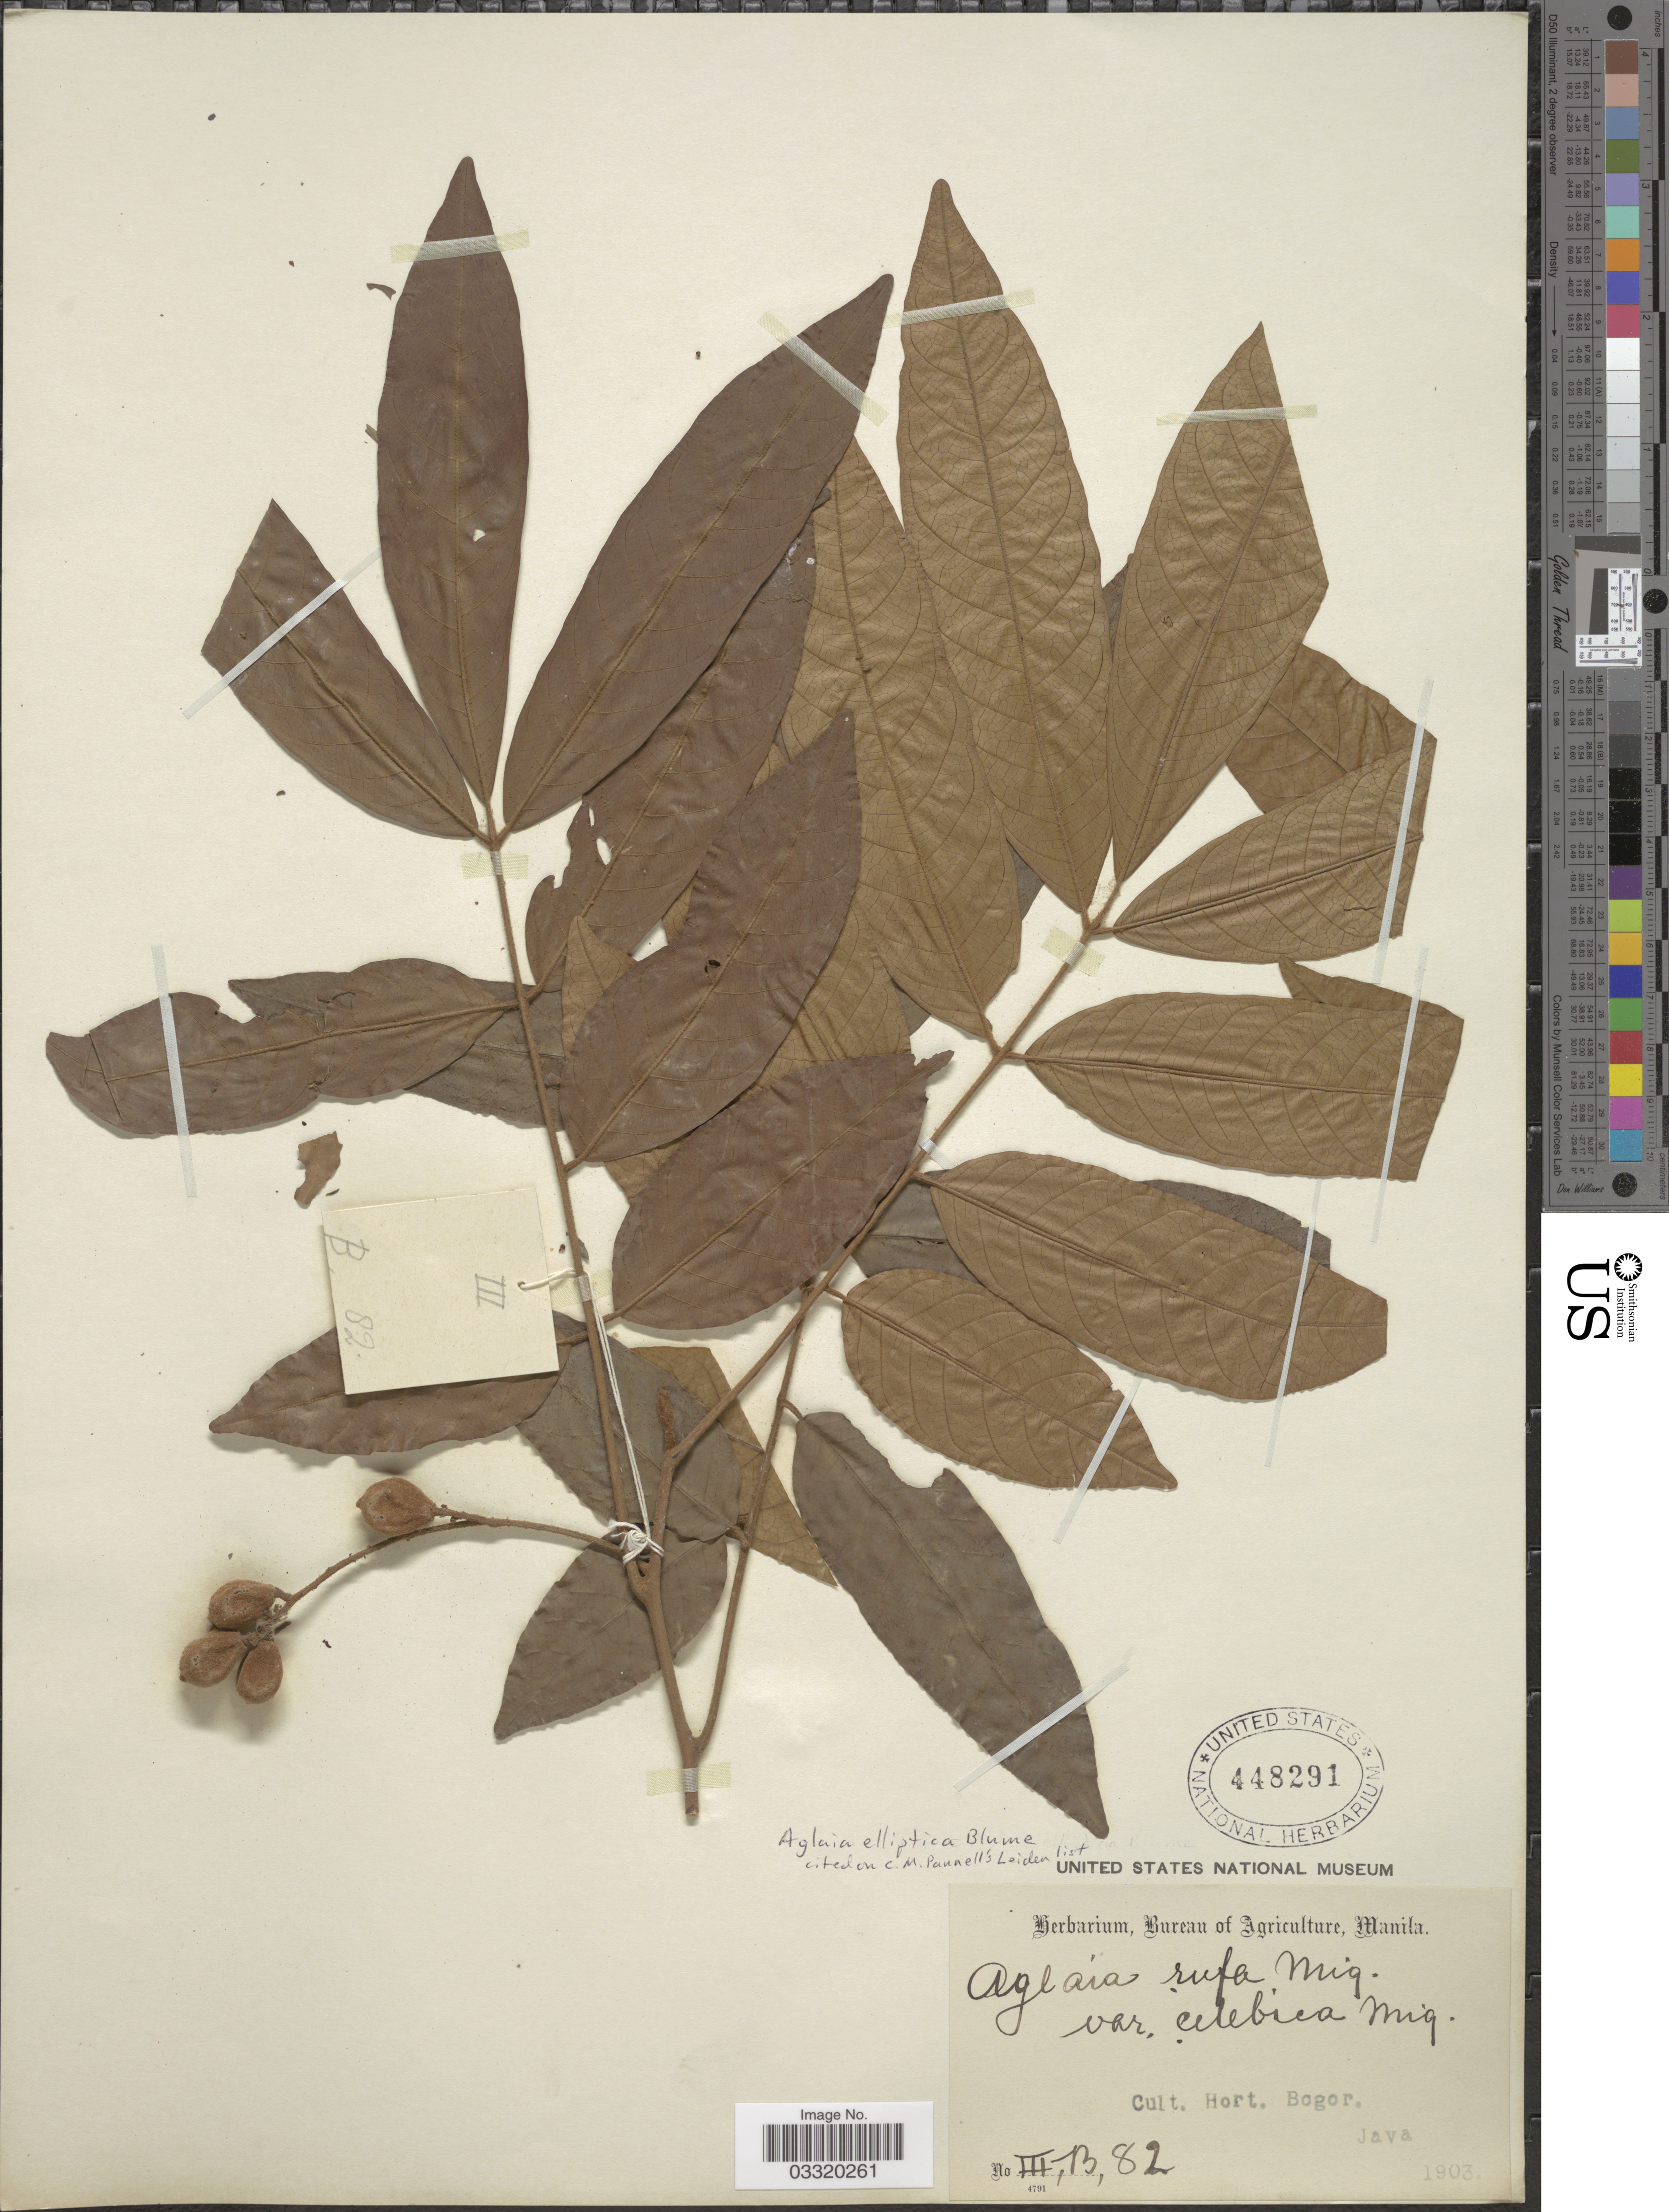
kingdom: Plantae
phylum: Tracheophyta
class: Magnoliopsida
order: Sapindales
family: Meliaceae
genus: Aglaia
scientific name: Aglaia elliptica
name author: Blume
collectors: Ex herb. Bureau of Agriculture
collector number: III, B, 82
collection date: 1903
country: Indonesia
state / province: Java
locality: Hort. Bogor.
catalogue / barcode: US 448291